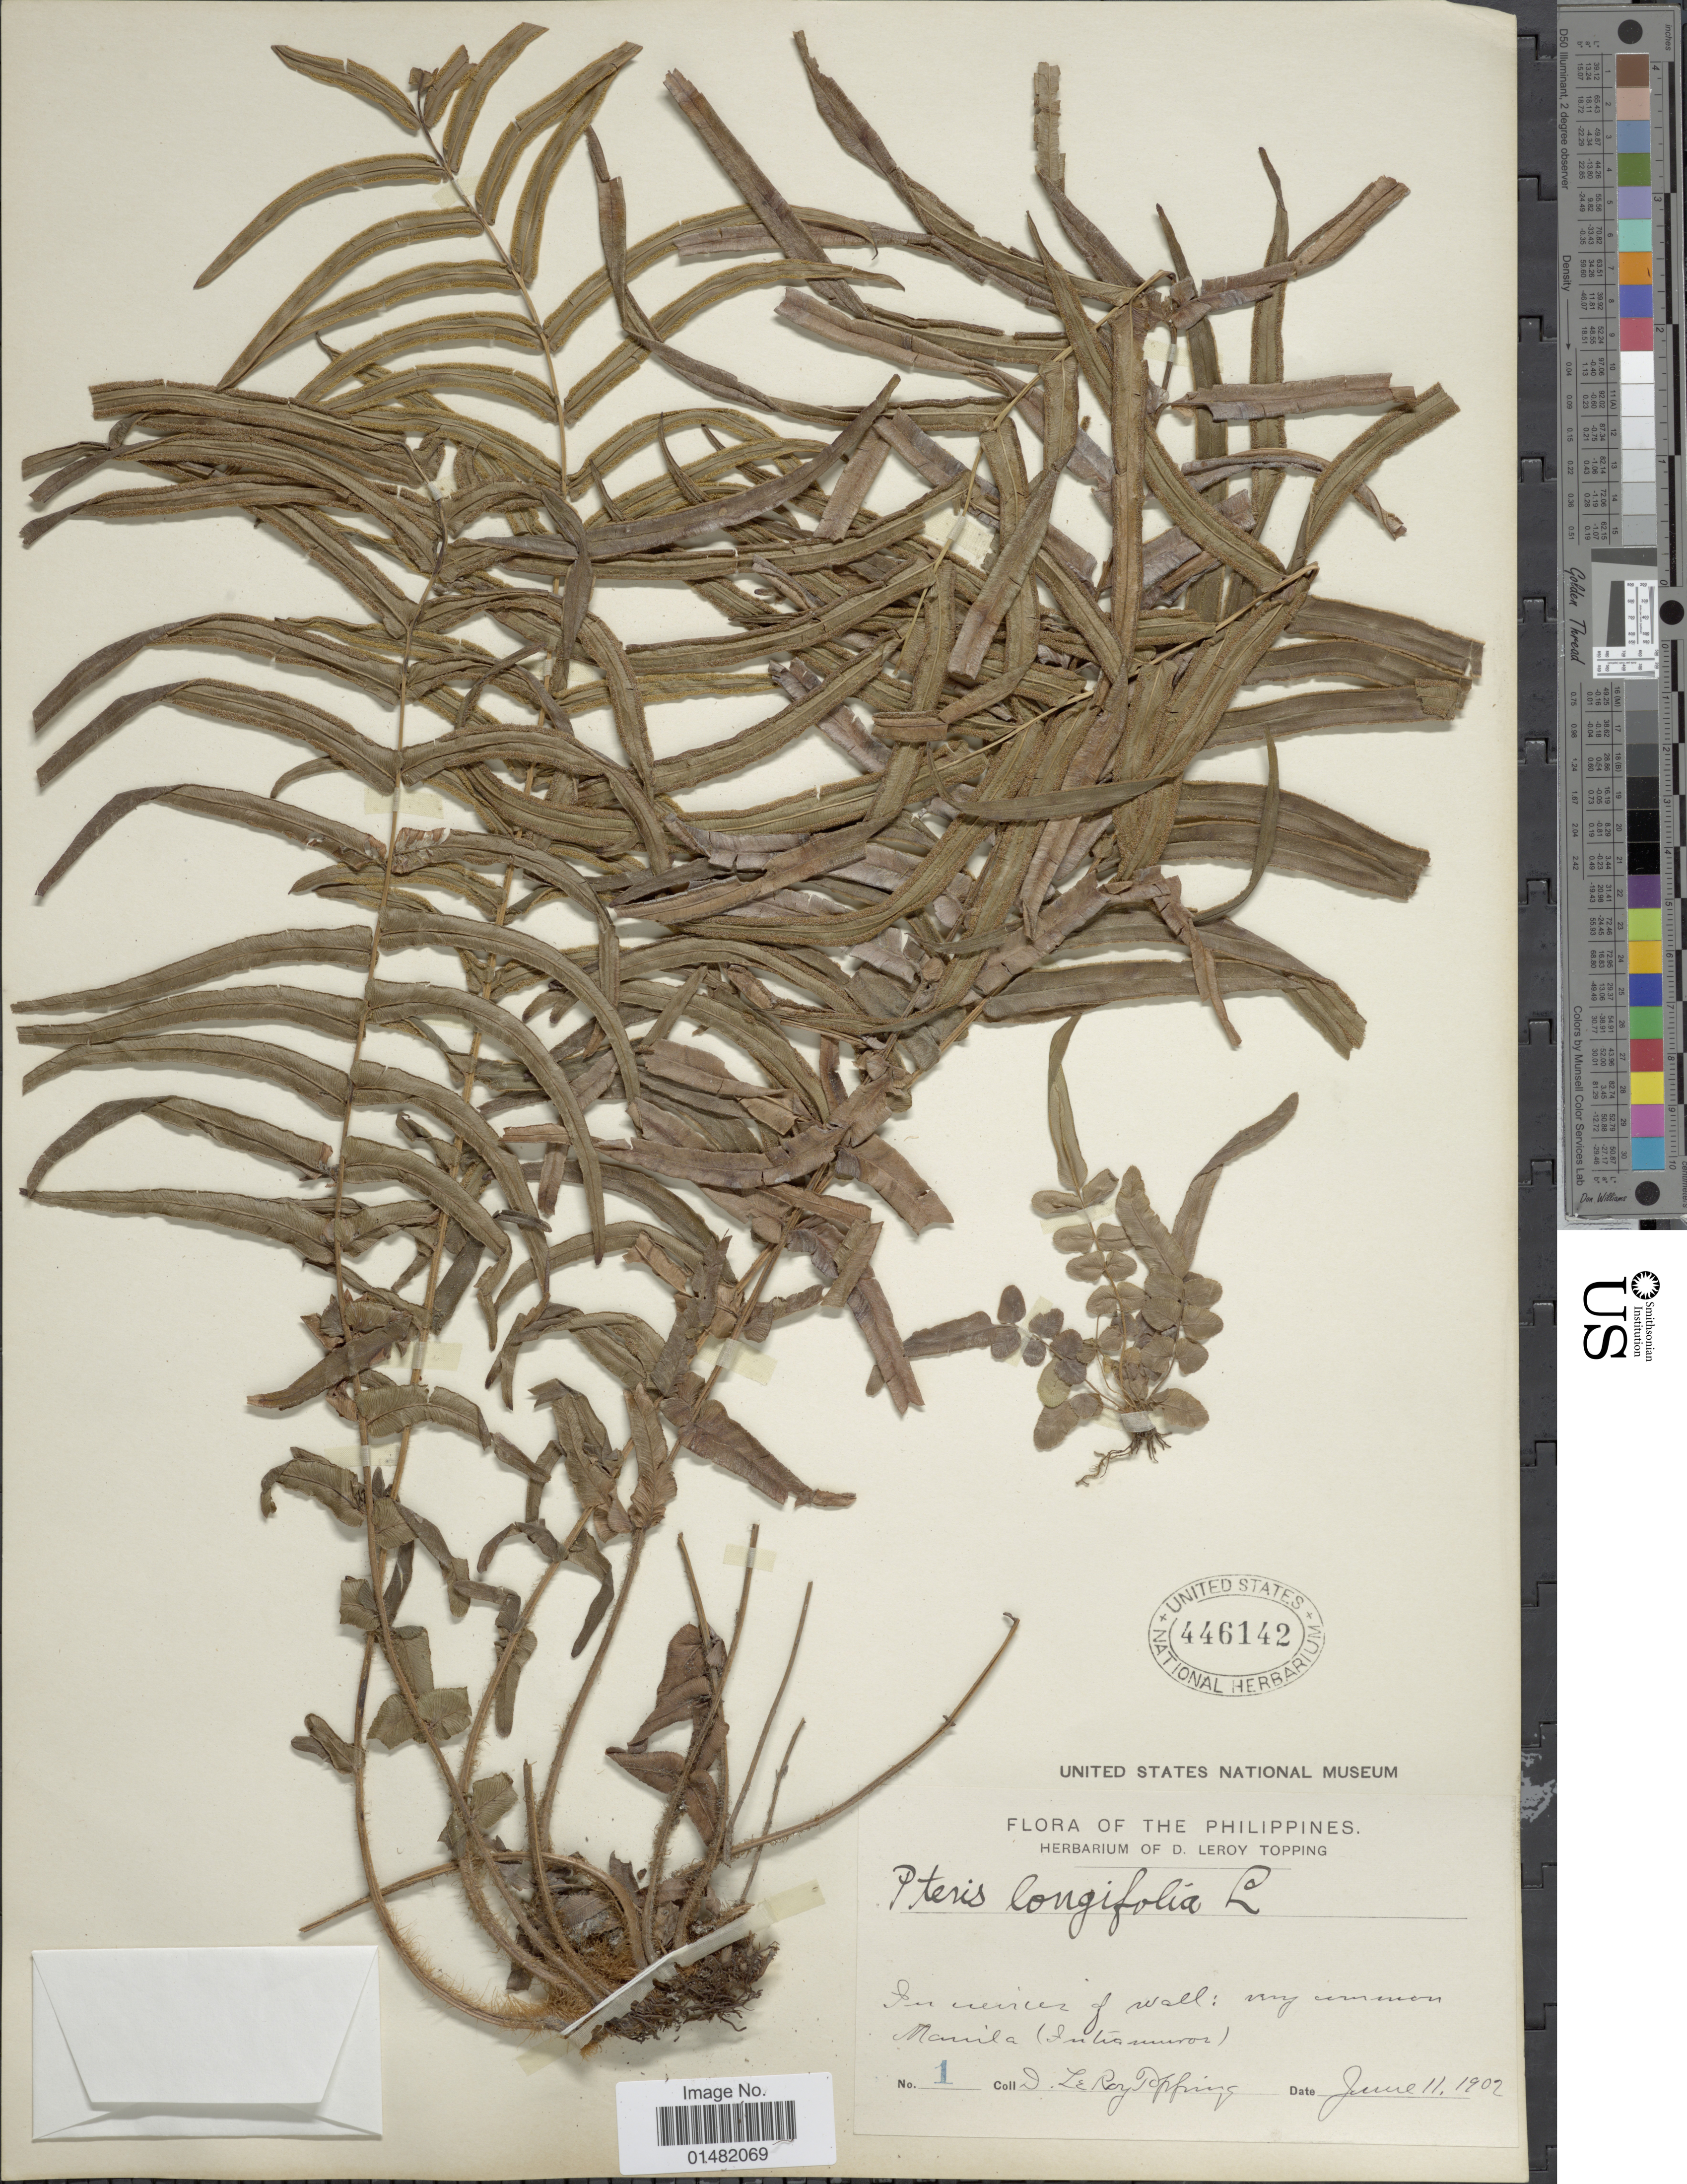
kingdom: Plantae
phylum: Tracheophyta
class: Polypodiopsida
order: Polypodiales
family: Pteridaceae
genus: Pteris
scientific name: Pteris vittata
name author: L.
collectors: D. L. Topping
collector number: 1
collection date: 1902-06-11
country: Philippines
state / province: National Capital Region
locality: Manila (Intramuros).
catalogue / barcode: US 446142